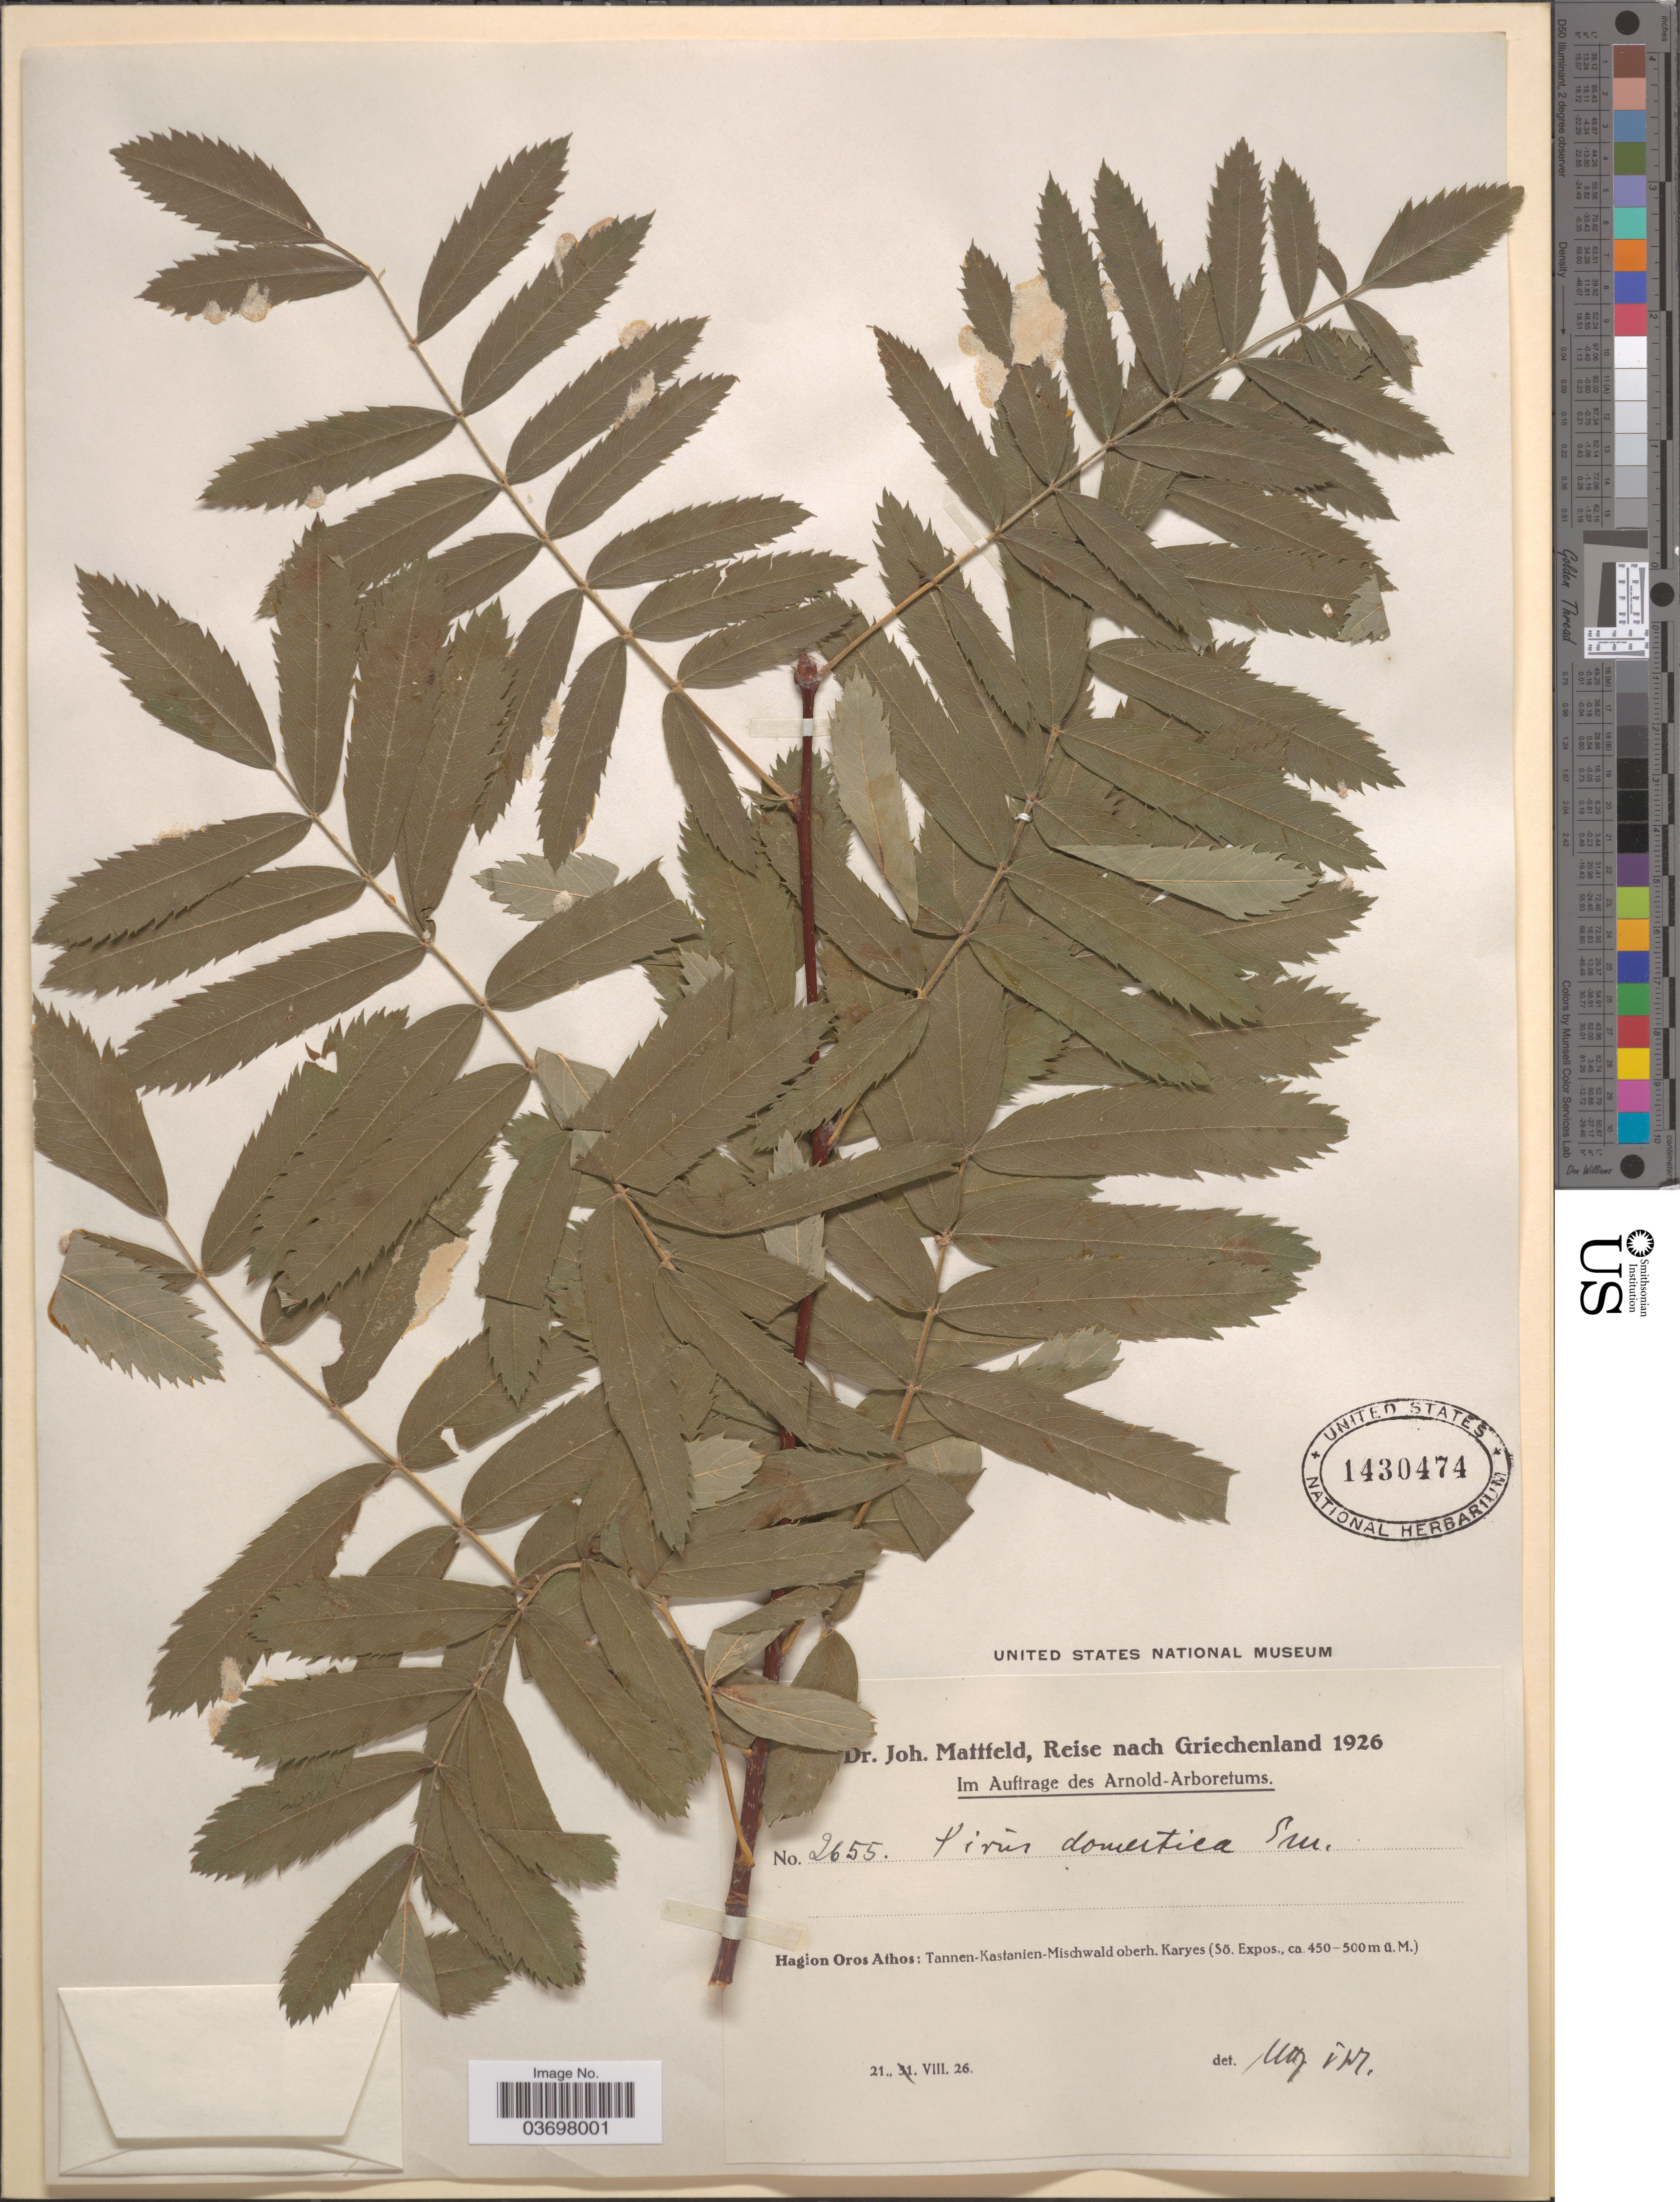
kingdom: Plantae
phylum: Tracheophyta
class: Magnoliopsida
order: Rosales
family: Rosaceae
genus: Cormus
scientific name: Cormus domestica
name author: (L.) Spach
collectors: J. Mattfeld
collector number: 2655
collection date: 1926-08-21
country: Greece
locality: Griechenland. Hagion Oros Athos: Tannen-Kastanien-Mischwald oberh. Karyes.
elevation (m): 450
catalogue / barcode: US 1430474